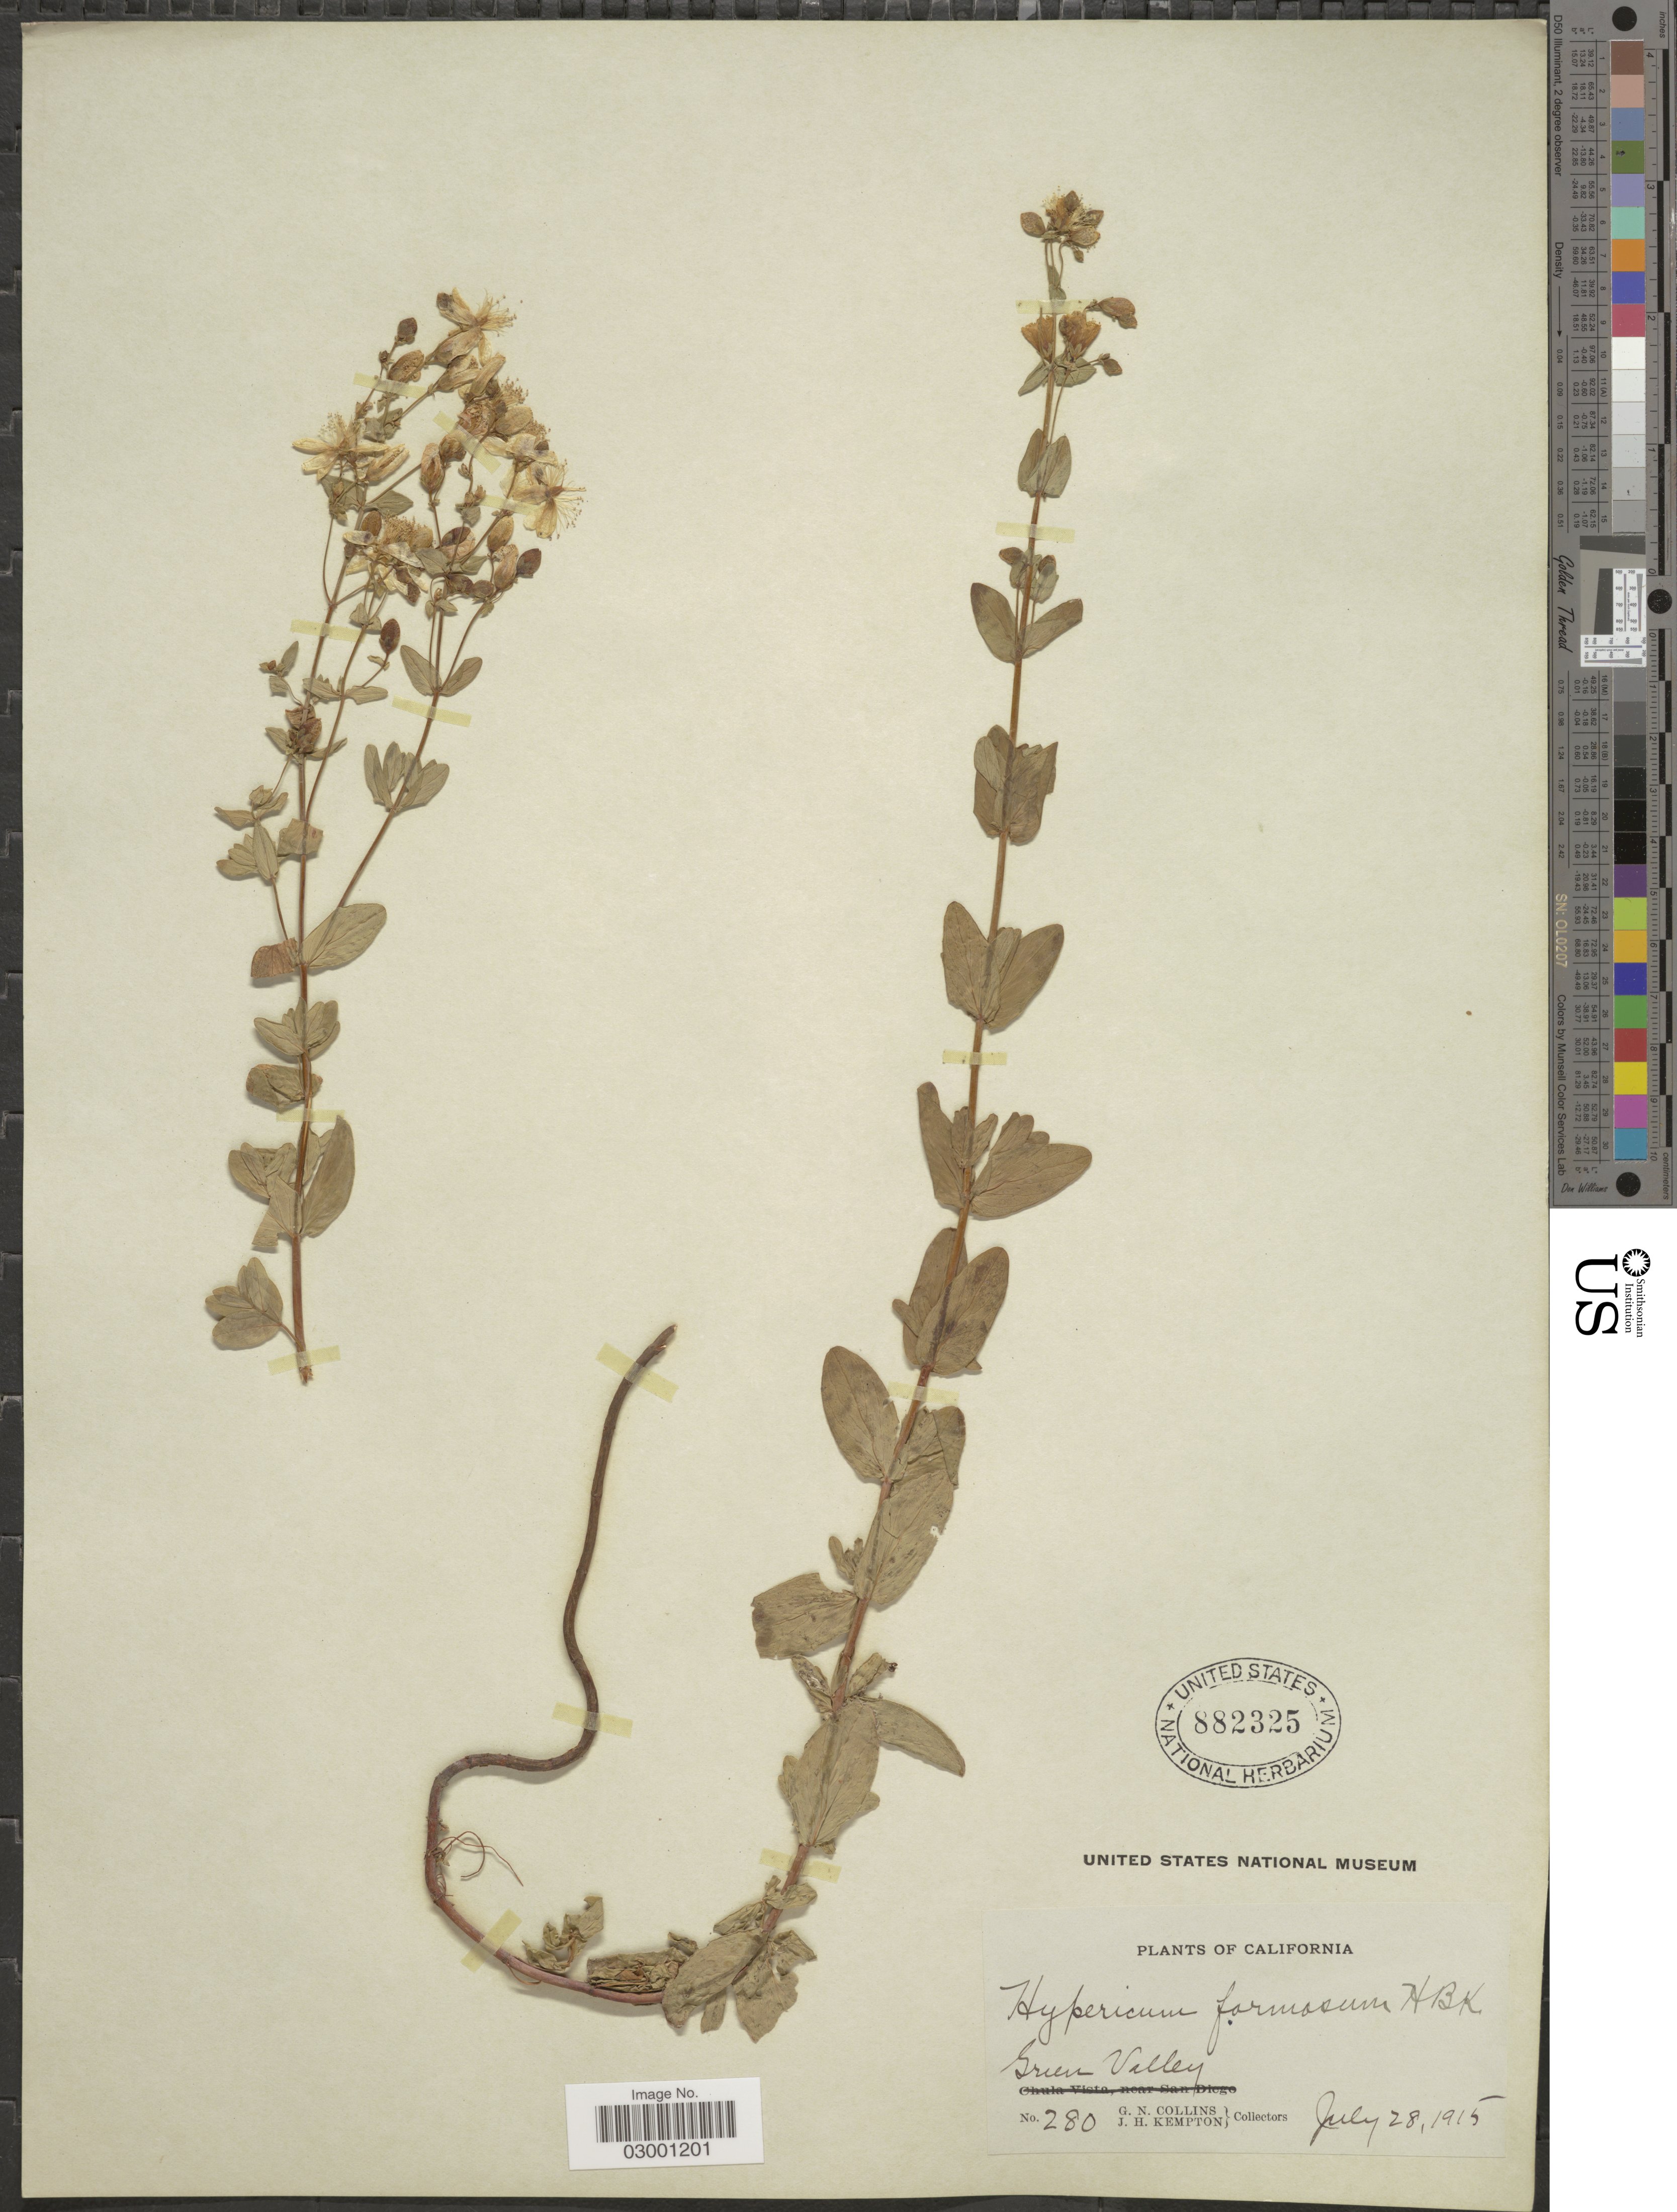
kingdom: Plantae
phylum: Tracheophyta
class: Magnoliopsida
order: Malpighiales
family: Hypericaceae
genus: Hypericum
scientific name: Hypericum formosum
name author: Kunth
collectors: G. Collins & J. H. Kempton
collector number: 280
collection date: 1915-07-28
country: United States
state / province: California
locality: Green Valley.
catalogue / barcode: US 882325